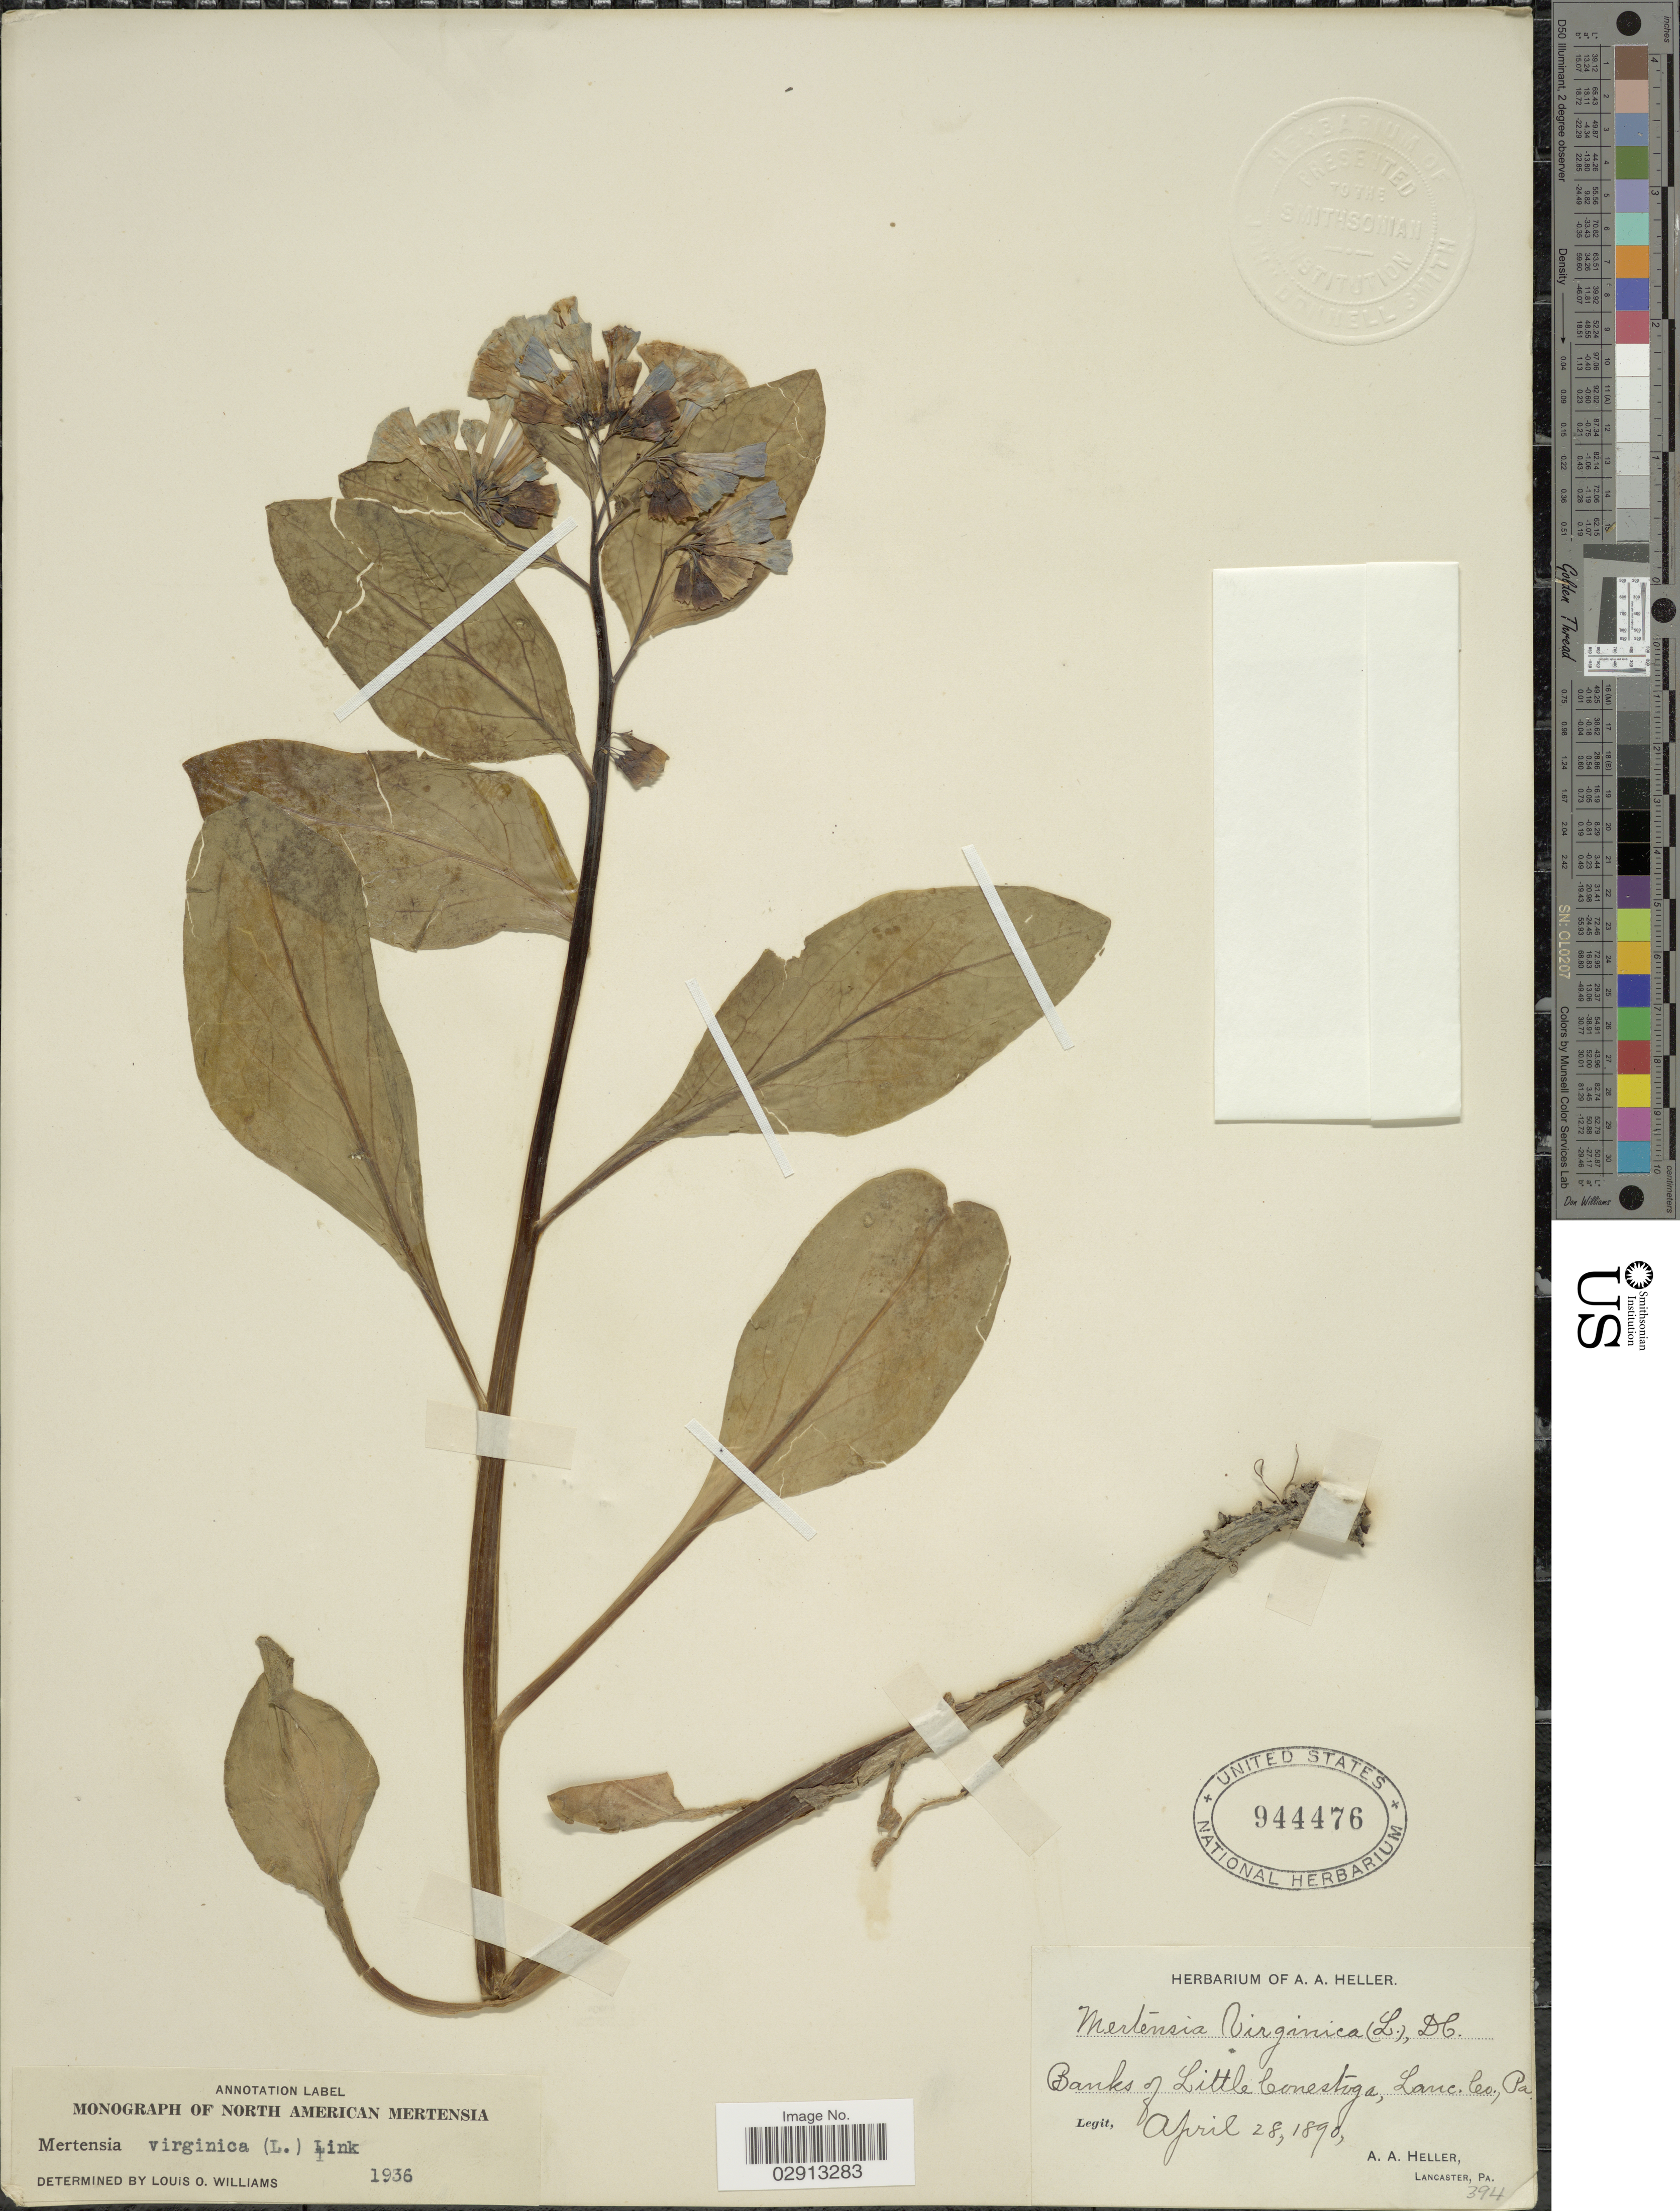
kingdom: Plantae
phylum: Tracheophyta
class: Magnoliopsida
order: Boraginales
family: Boraginaceae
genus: Mertensia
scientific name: Mertensia virginica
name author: (L.) Pers. ex Link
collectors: A. A. Heller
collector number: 394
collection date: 1890-04-28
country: United States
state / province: Pennsylvania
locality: Banks of Little Conestoga, Lanc. Co.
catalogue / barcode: US 944476